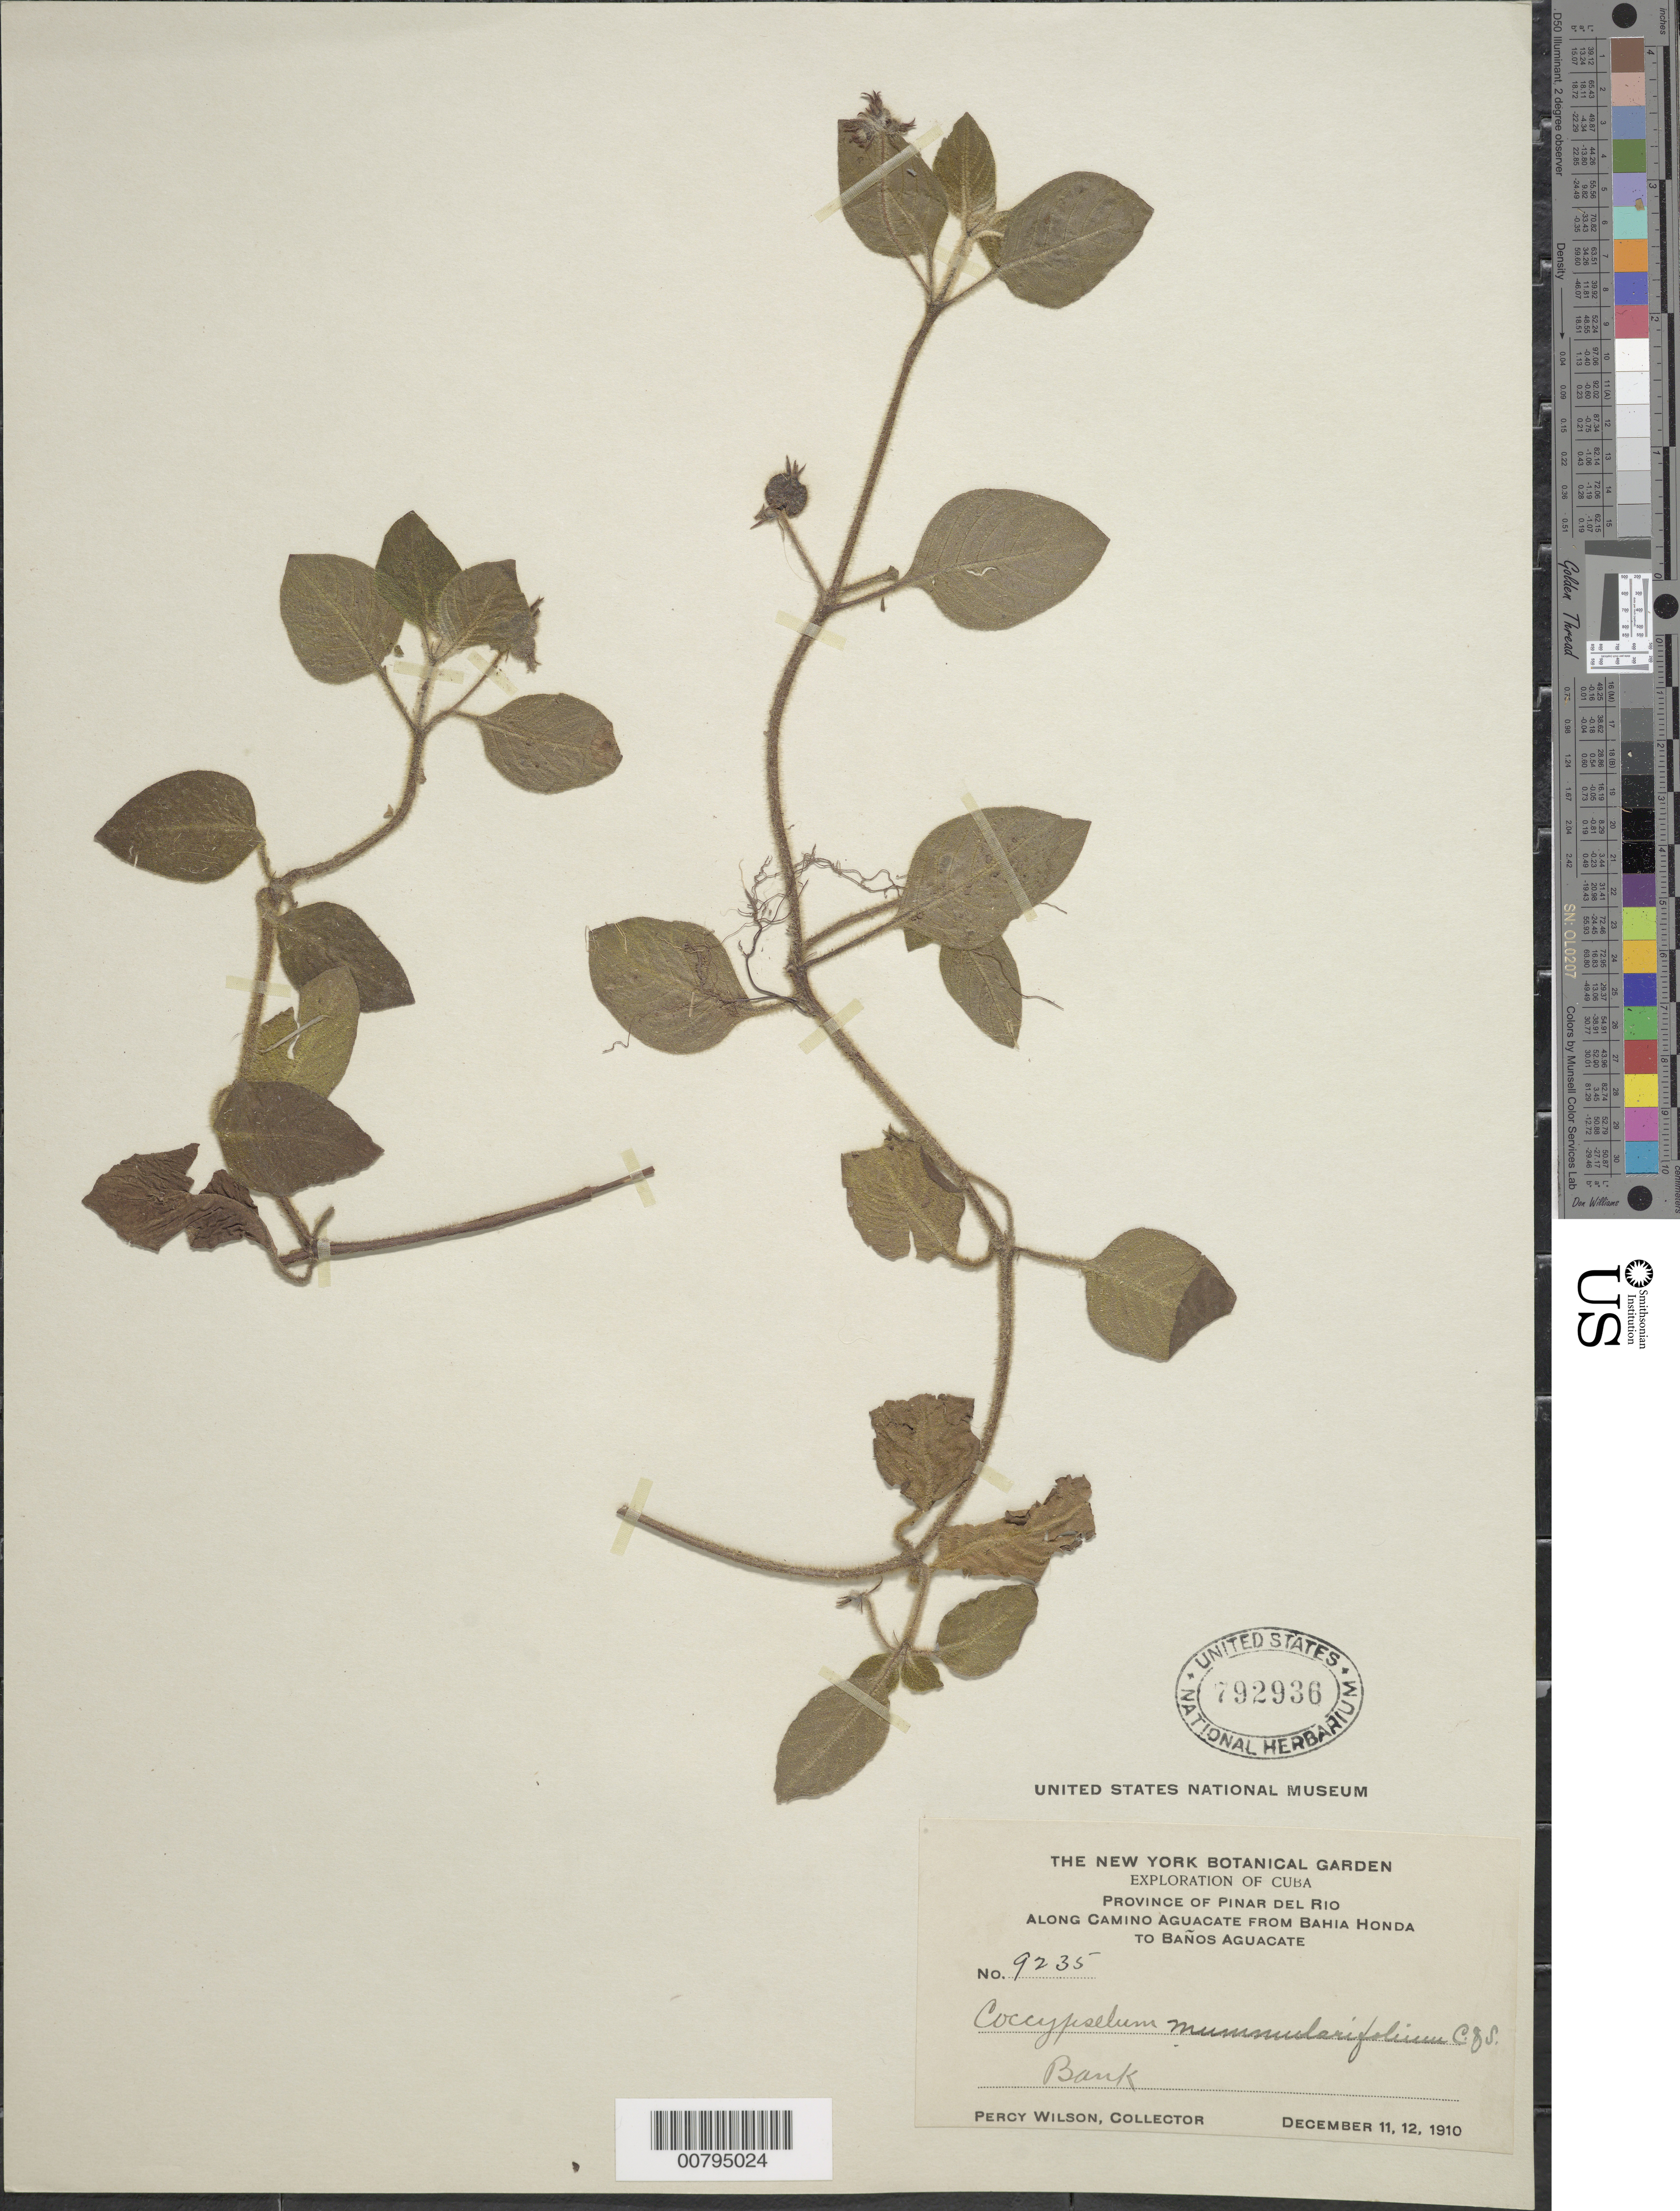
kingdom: Plantae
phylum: Tracheophyta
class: Magnoliopsida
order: Gentianales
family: Rubiaceae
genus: Coccocypselum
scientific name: Coccocypselum cordifolium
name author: Nees & Mart.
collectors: P. Wilson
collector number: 9235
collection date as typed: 11 Dec 1910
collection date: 1910-12-11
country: Cuba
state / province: Pinar del Río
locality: Along Camino Aguacate from Bahia Honda to Banos Aguacate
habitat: At the edge of the pine-evergreen forest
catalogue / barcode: US 792936